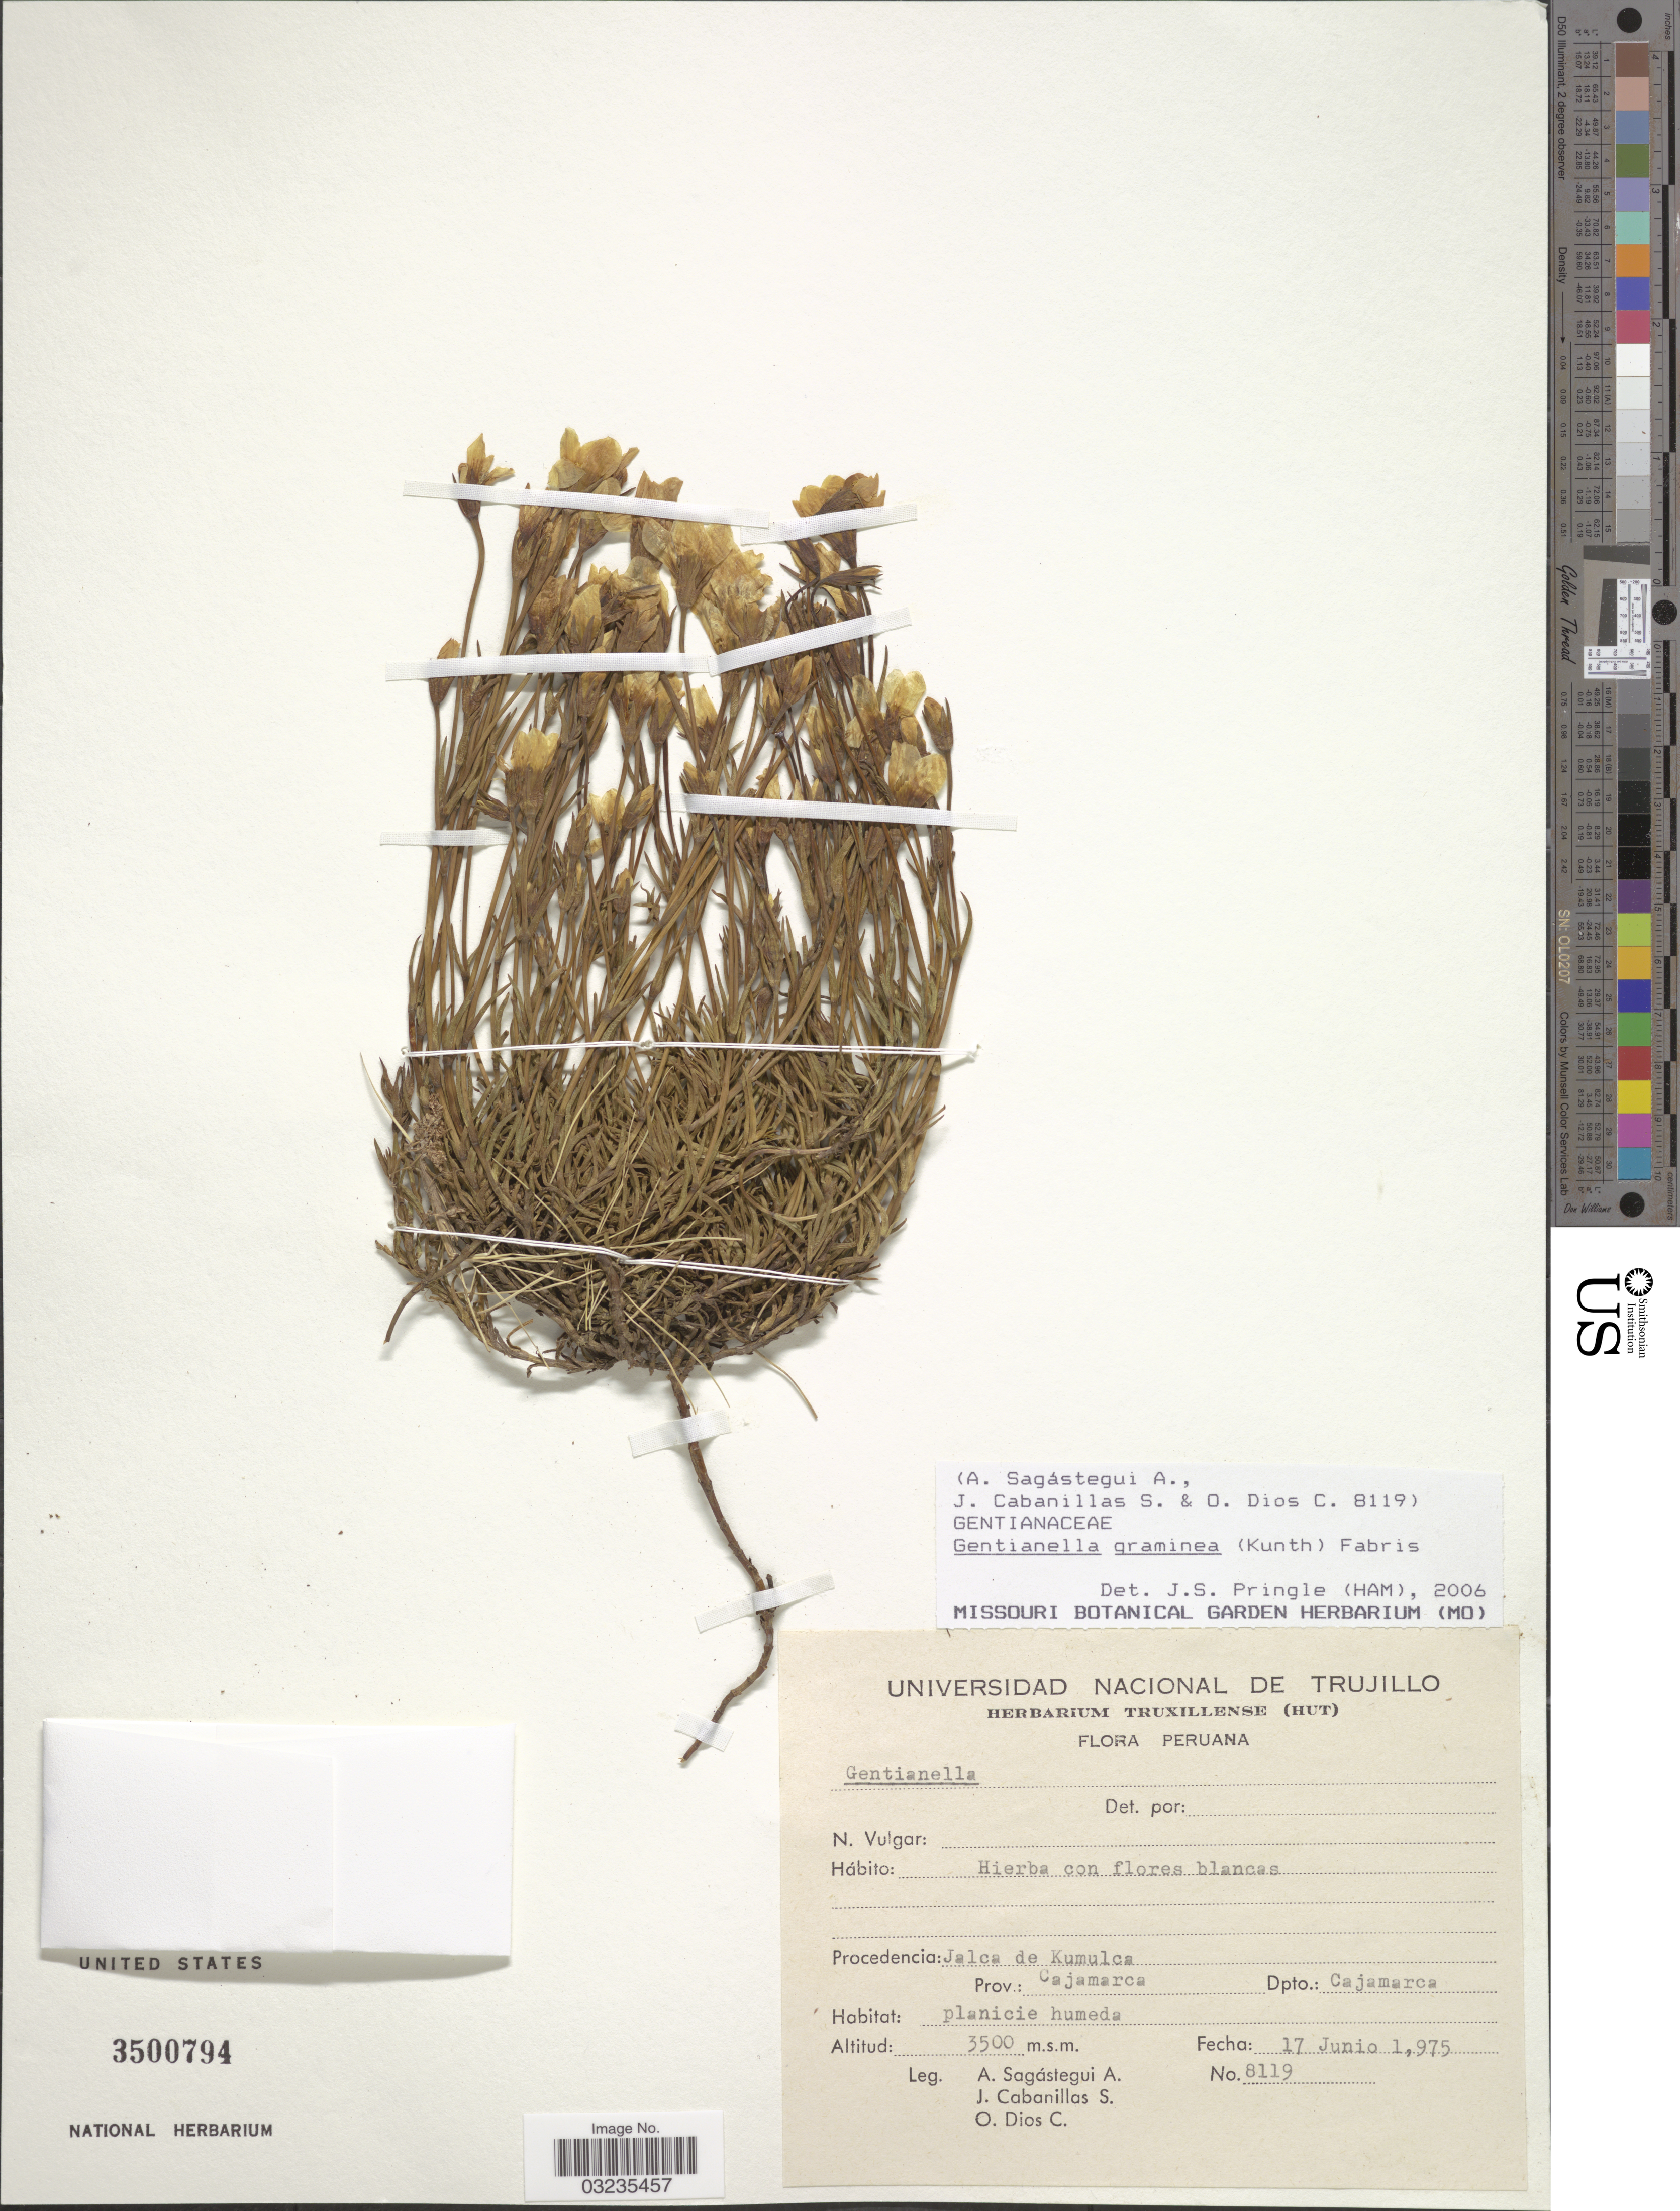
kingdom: Plantae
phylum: Tracheophyta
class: Magnoliopsida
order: Gentianales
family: Gentianaceae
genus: Gentiana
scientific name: Gentiana graminea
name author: Kunth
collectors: A. Sagástegui A., J. Cabanillas S. & O. Dios C.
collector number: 8119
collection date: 1975-06-17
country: Peru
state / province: Cajamarca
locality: Procedencia: Jalca de Kumulca. Prov.: Cajamarca. Dpto.: Cajamarca.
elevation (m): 3500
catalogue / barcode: US 3500794